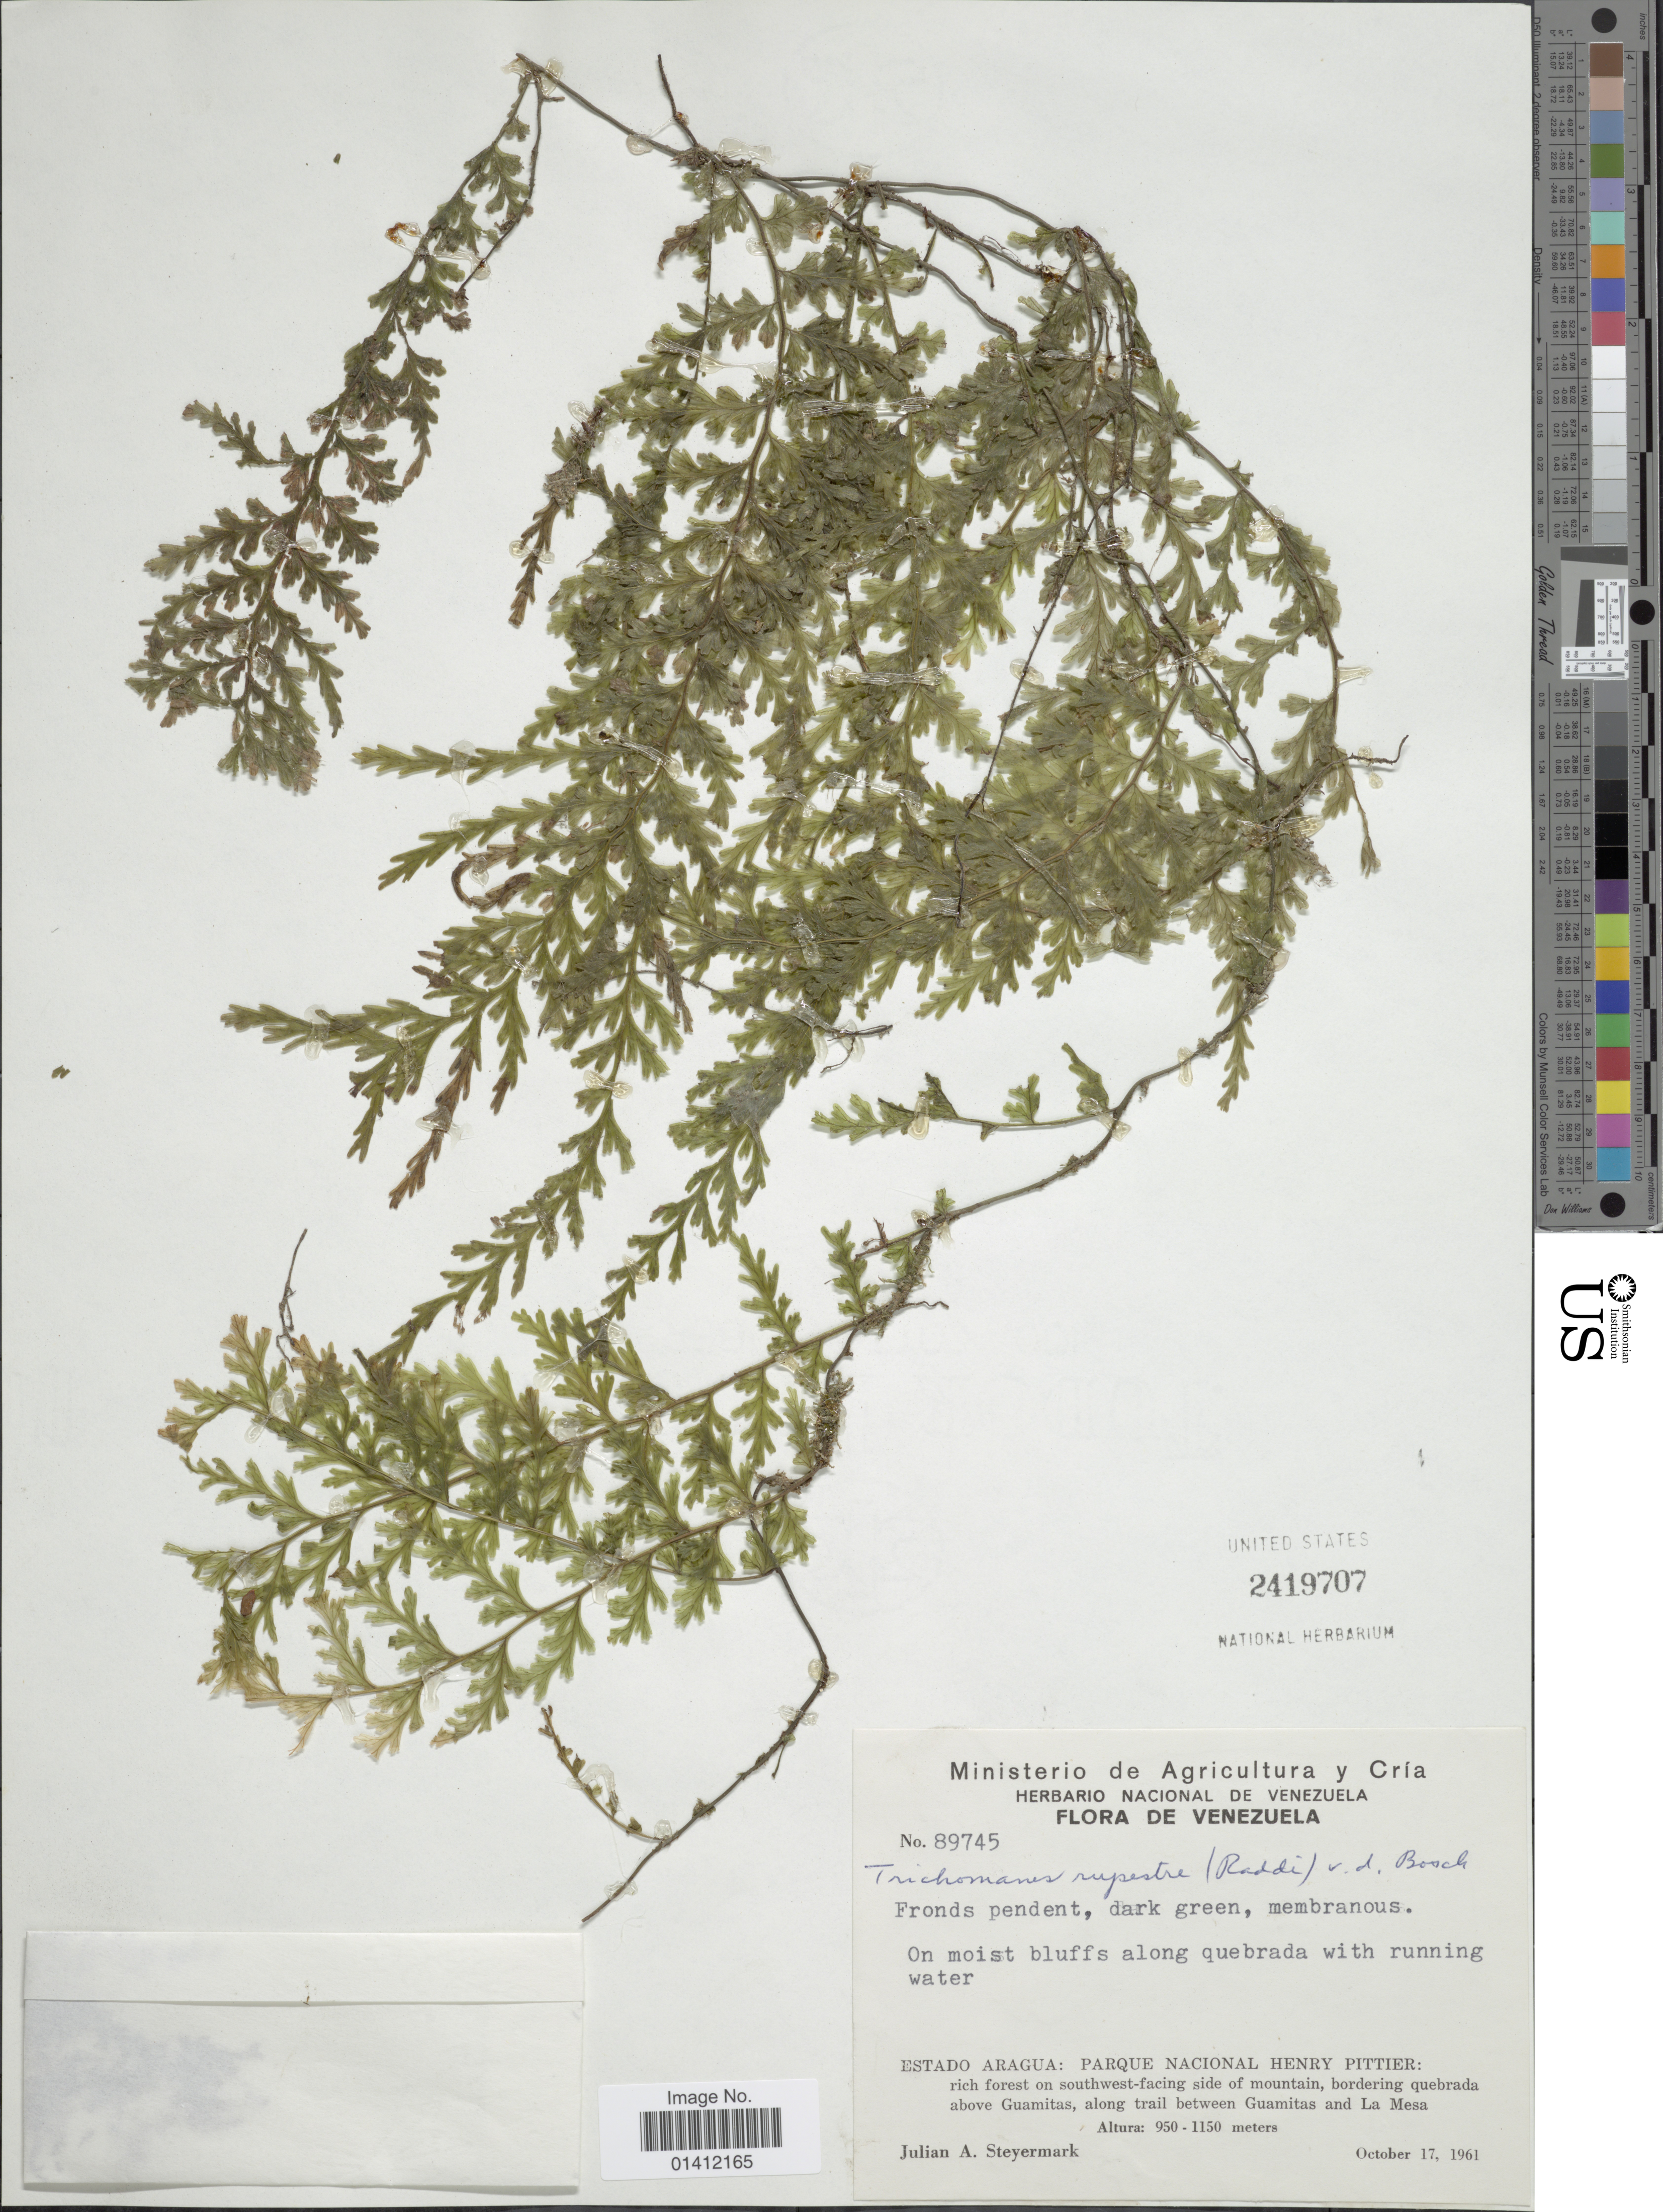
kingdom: Plantae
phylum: Tracheophyta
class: Polypodiopsida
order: Hymenophyllales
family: Hymenophyllaceae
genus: Vandenboschia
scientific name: Vandenboschia rupestris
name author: (Raddi) Ebihara & K. Iwats.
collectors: J. Steyermark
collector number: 89745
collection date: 1961-10-17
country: Venezuela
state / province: Aragua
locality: Parque Nacional henry Pittier: rich forest on southwest-facing side of mountain, bordering quebrada above Guamitas, along trail between Guamitas en La Mesa.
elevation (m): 950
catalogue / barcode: US 2419707